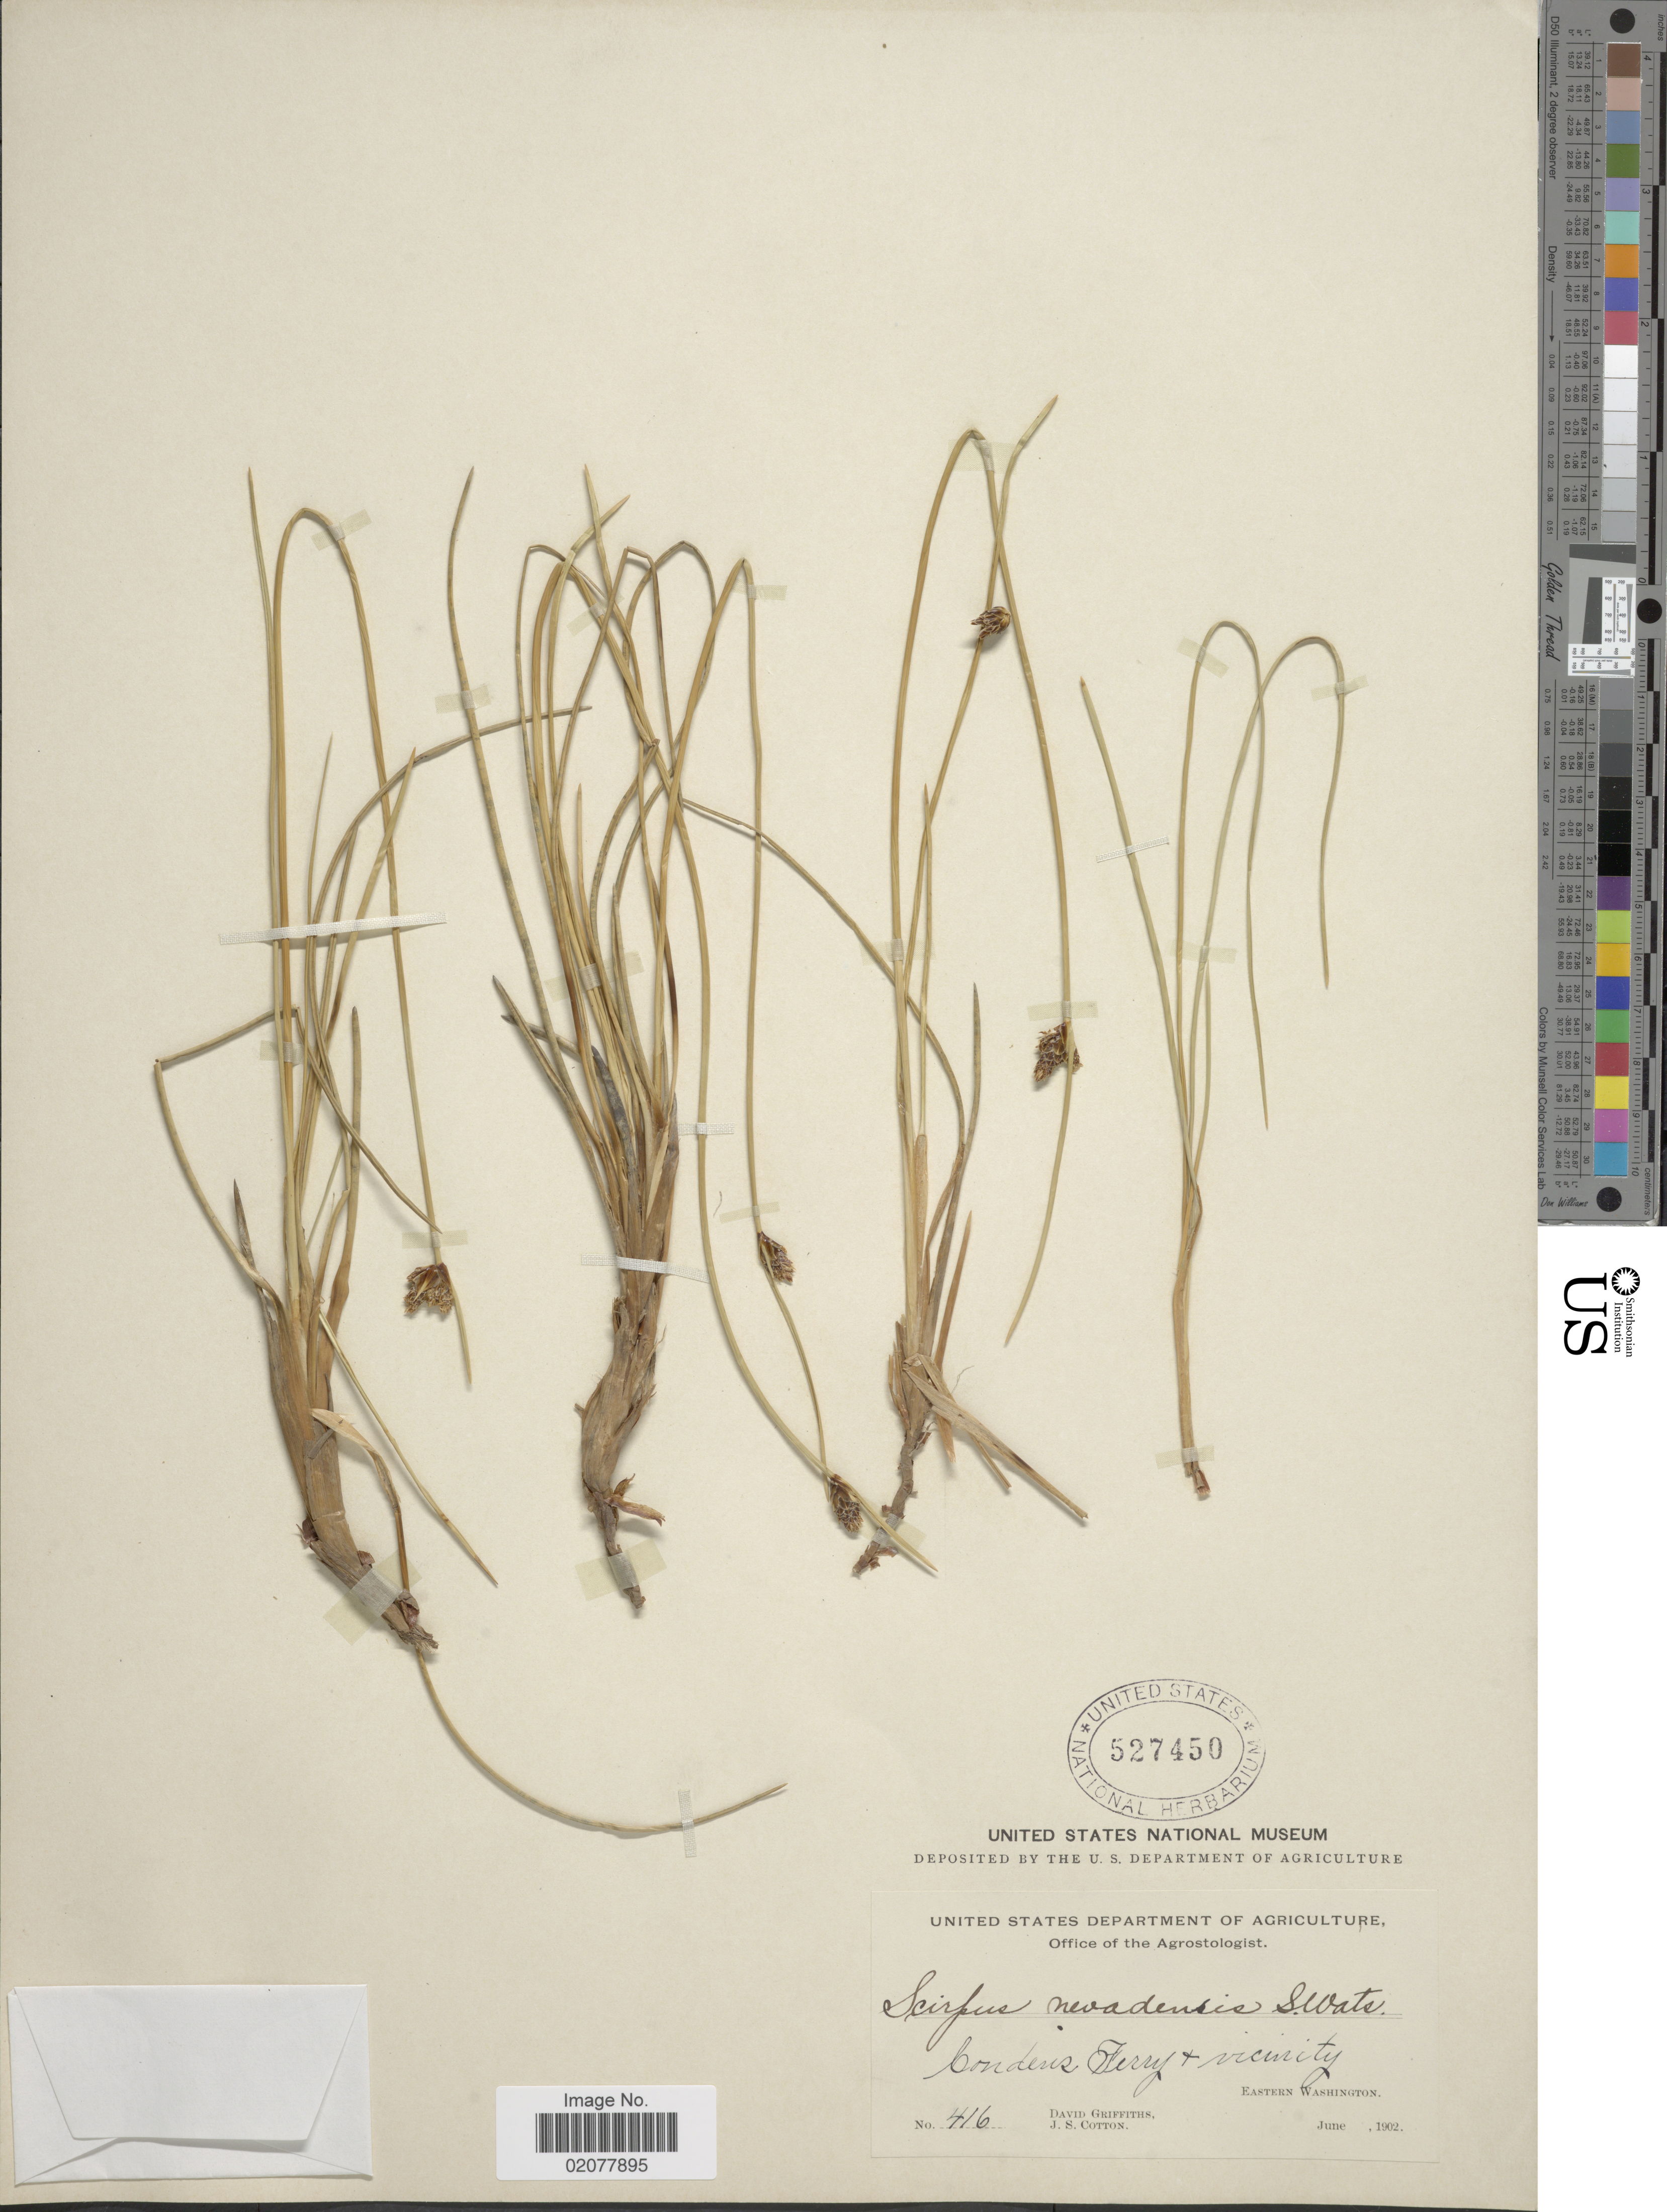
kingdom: Plantae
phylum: Tracheophyta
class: Liliopsida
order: Poales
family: Cyperaceae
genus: Amphiscirpus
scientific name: Amphiscirpus nevadensis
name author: (S. Watson) Oteng-Yeb.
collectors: D. Griffiths & J. S. Cotton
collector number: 416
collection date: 1902-06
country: United States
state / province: Washington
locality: Condens Ferry & vicinity. Eastern Washington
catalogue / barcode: US 527450